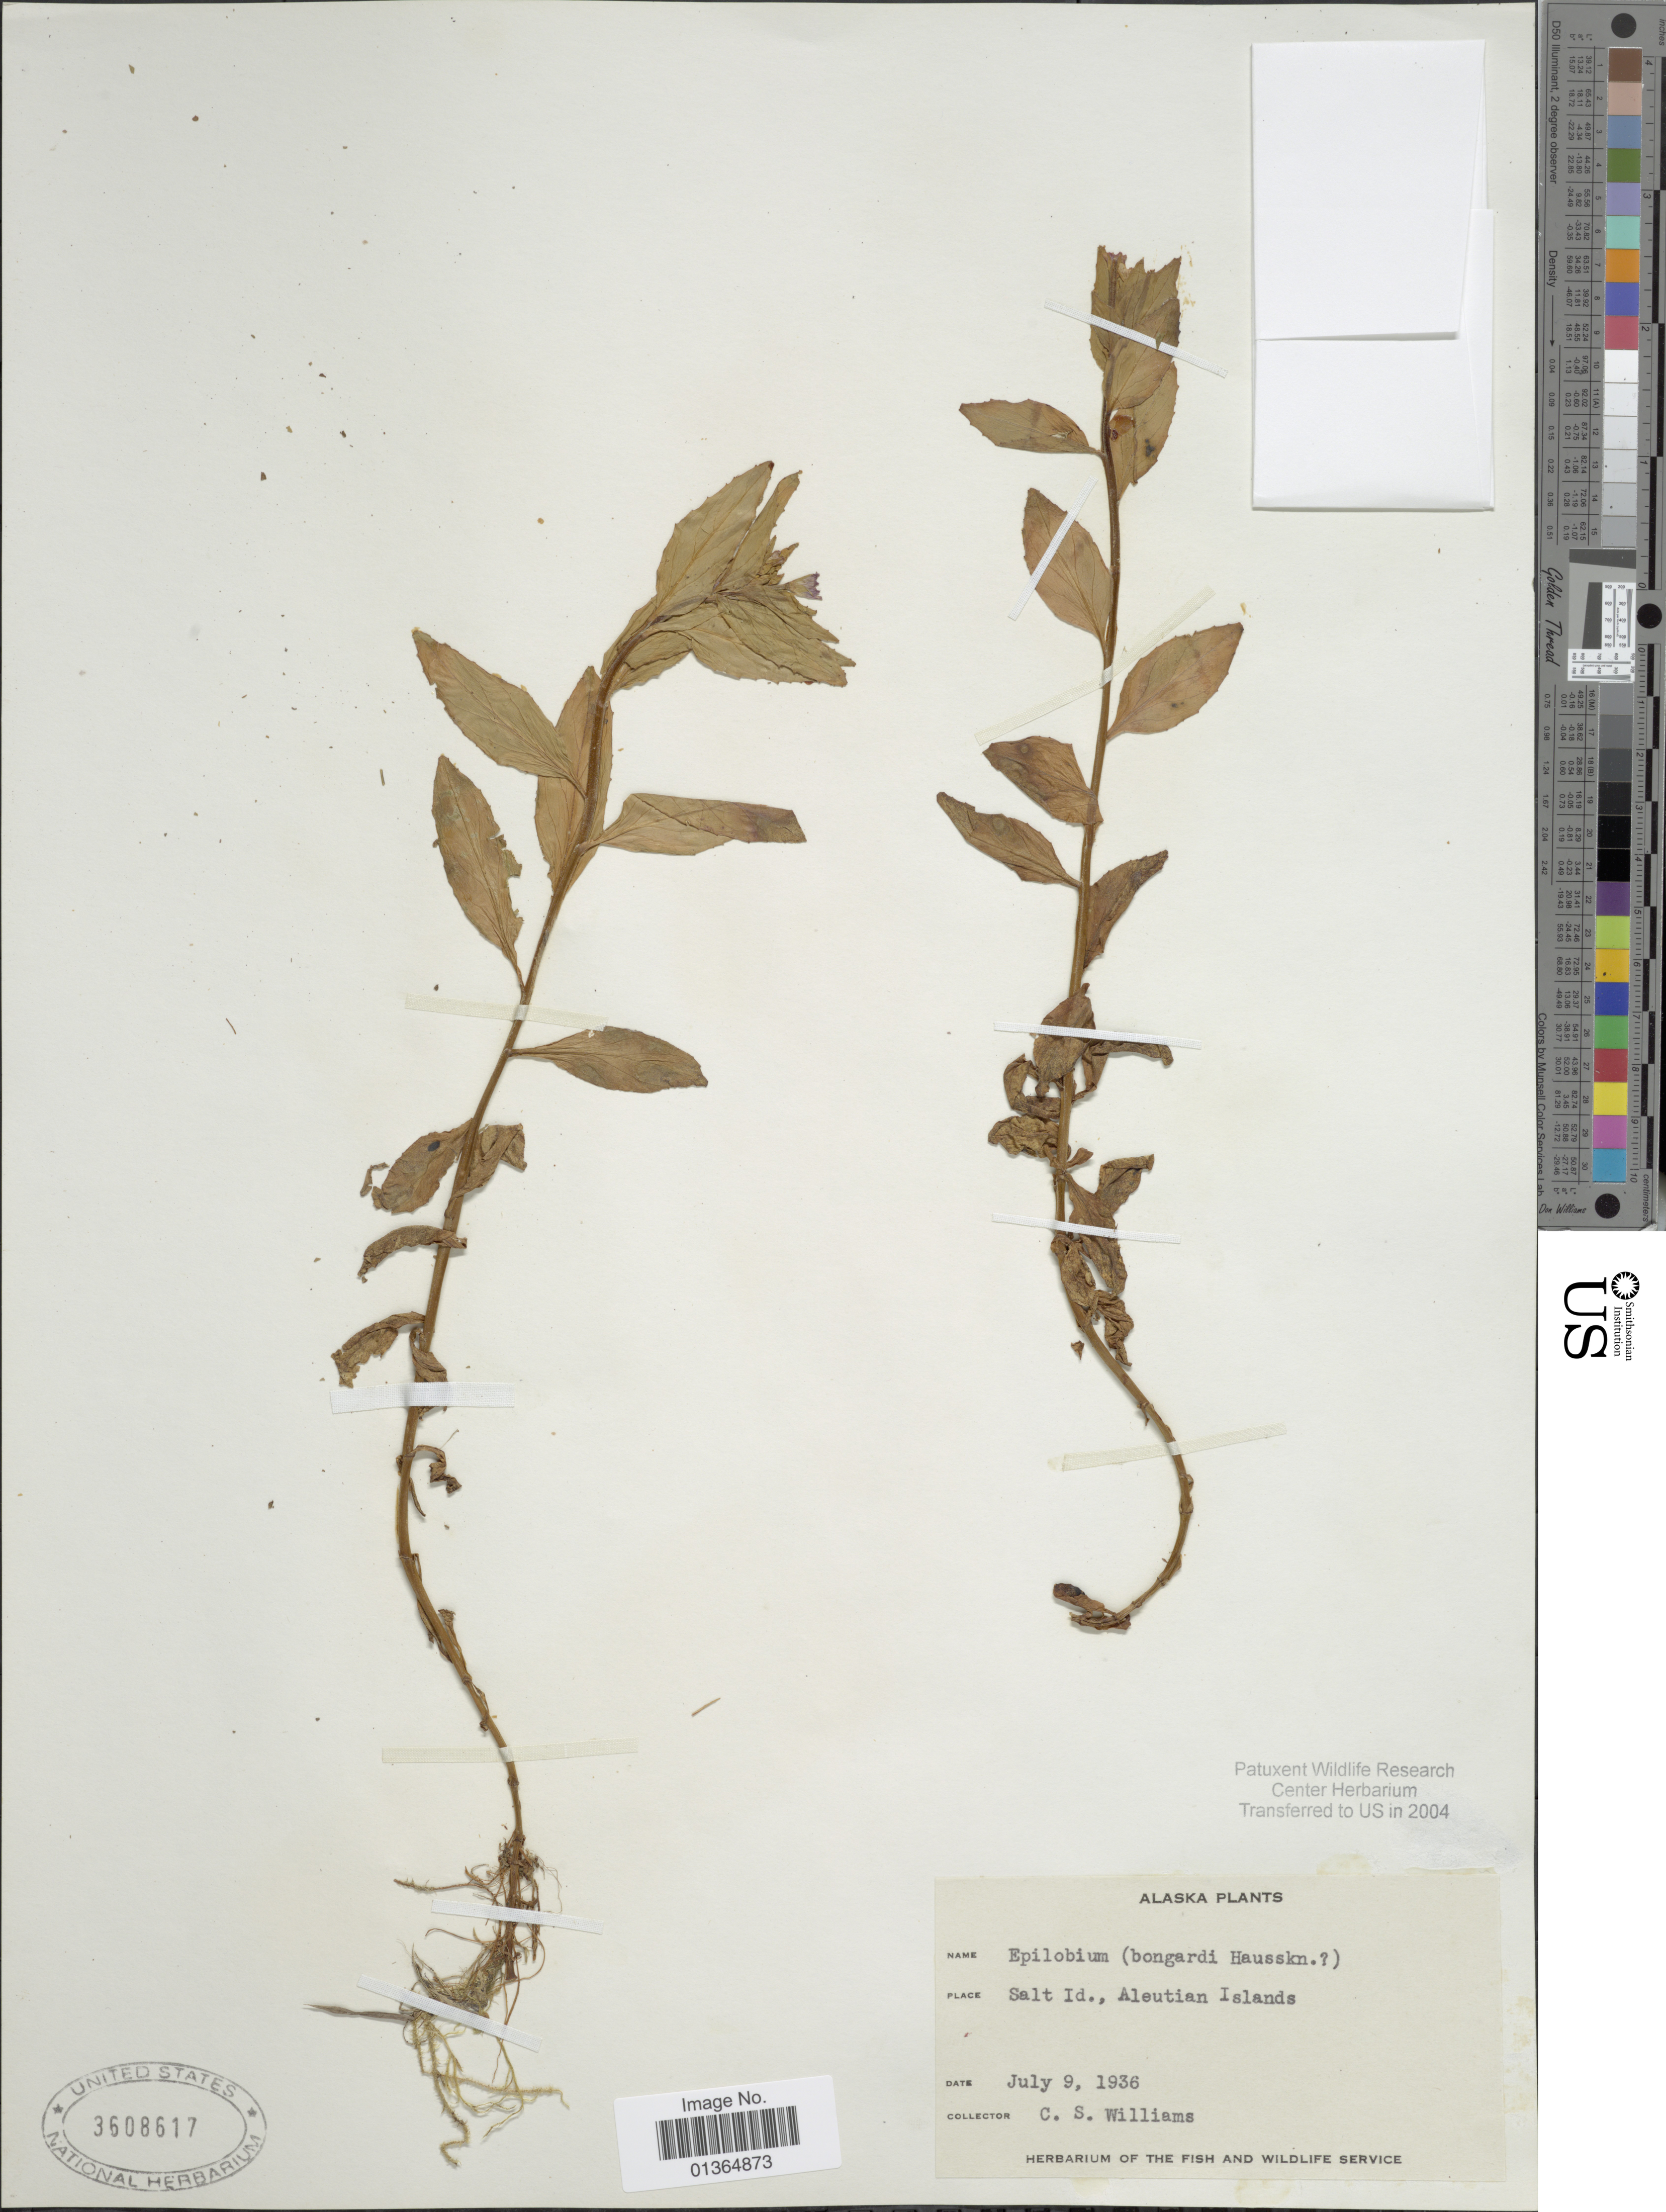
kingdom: Plantae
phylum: Tracheophyta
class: Magnoliopsida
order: Myrtales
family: Onagraceae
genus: Epilobium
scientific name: Epilobium hornemannii subsp. hornemannii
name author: Rchb.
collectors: C. Williams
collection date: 1936-07-09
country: United States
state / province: Alaska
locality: Salt Id., Aleutian Islands.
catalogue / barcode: US 3608617